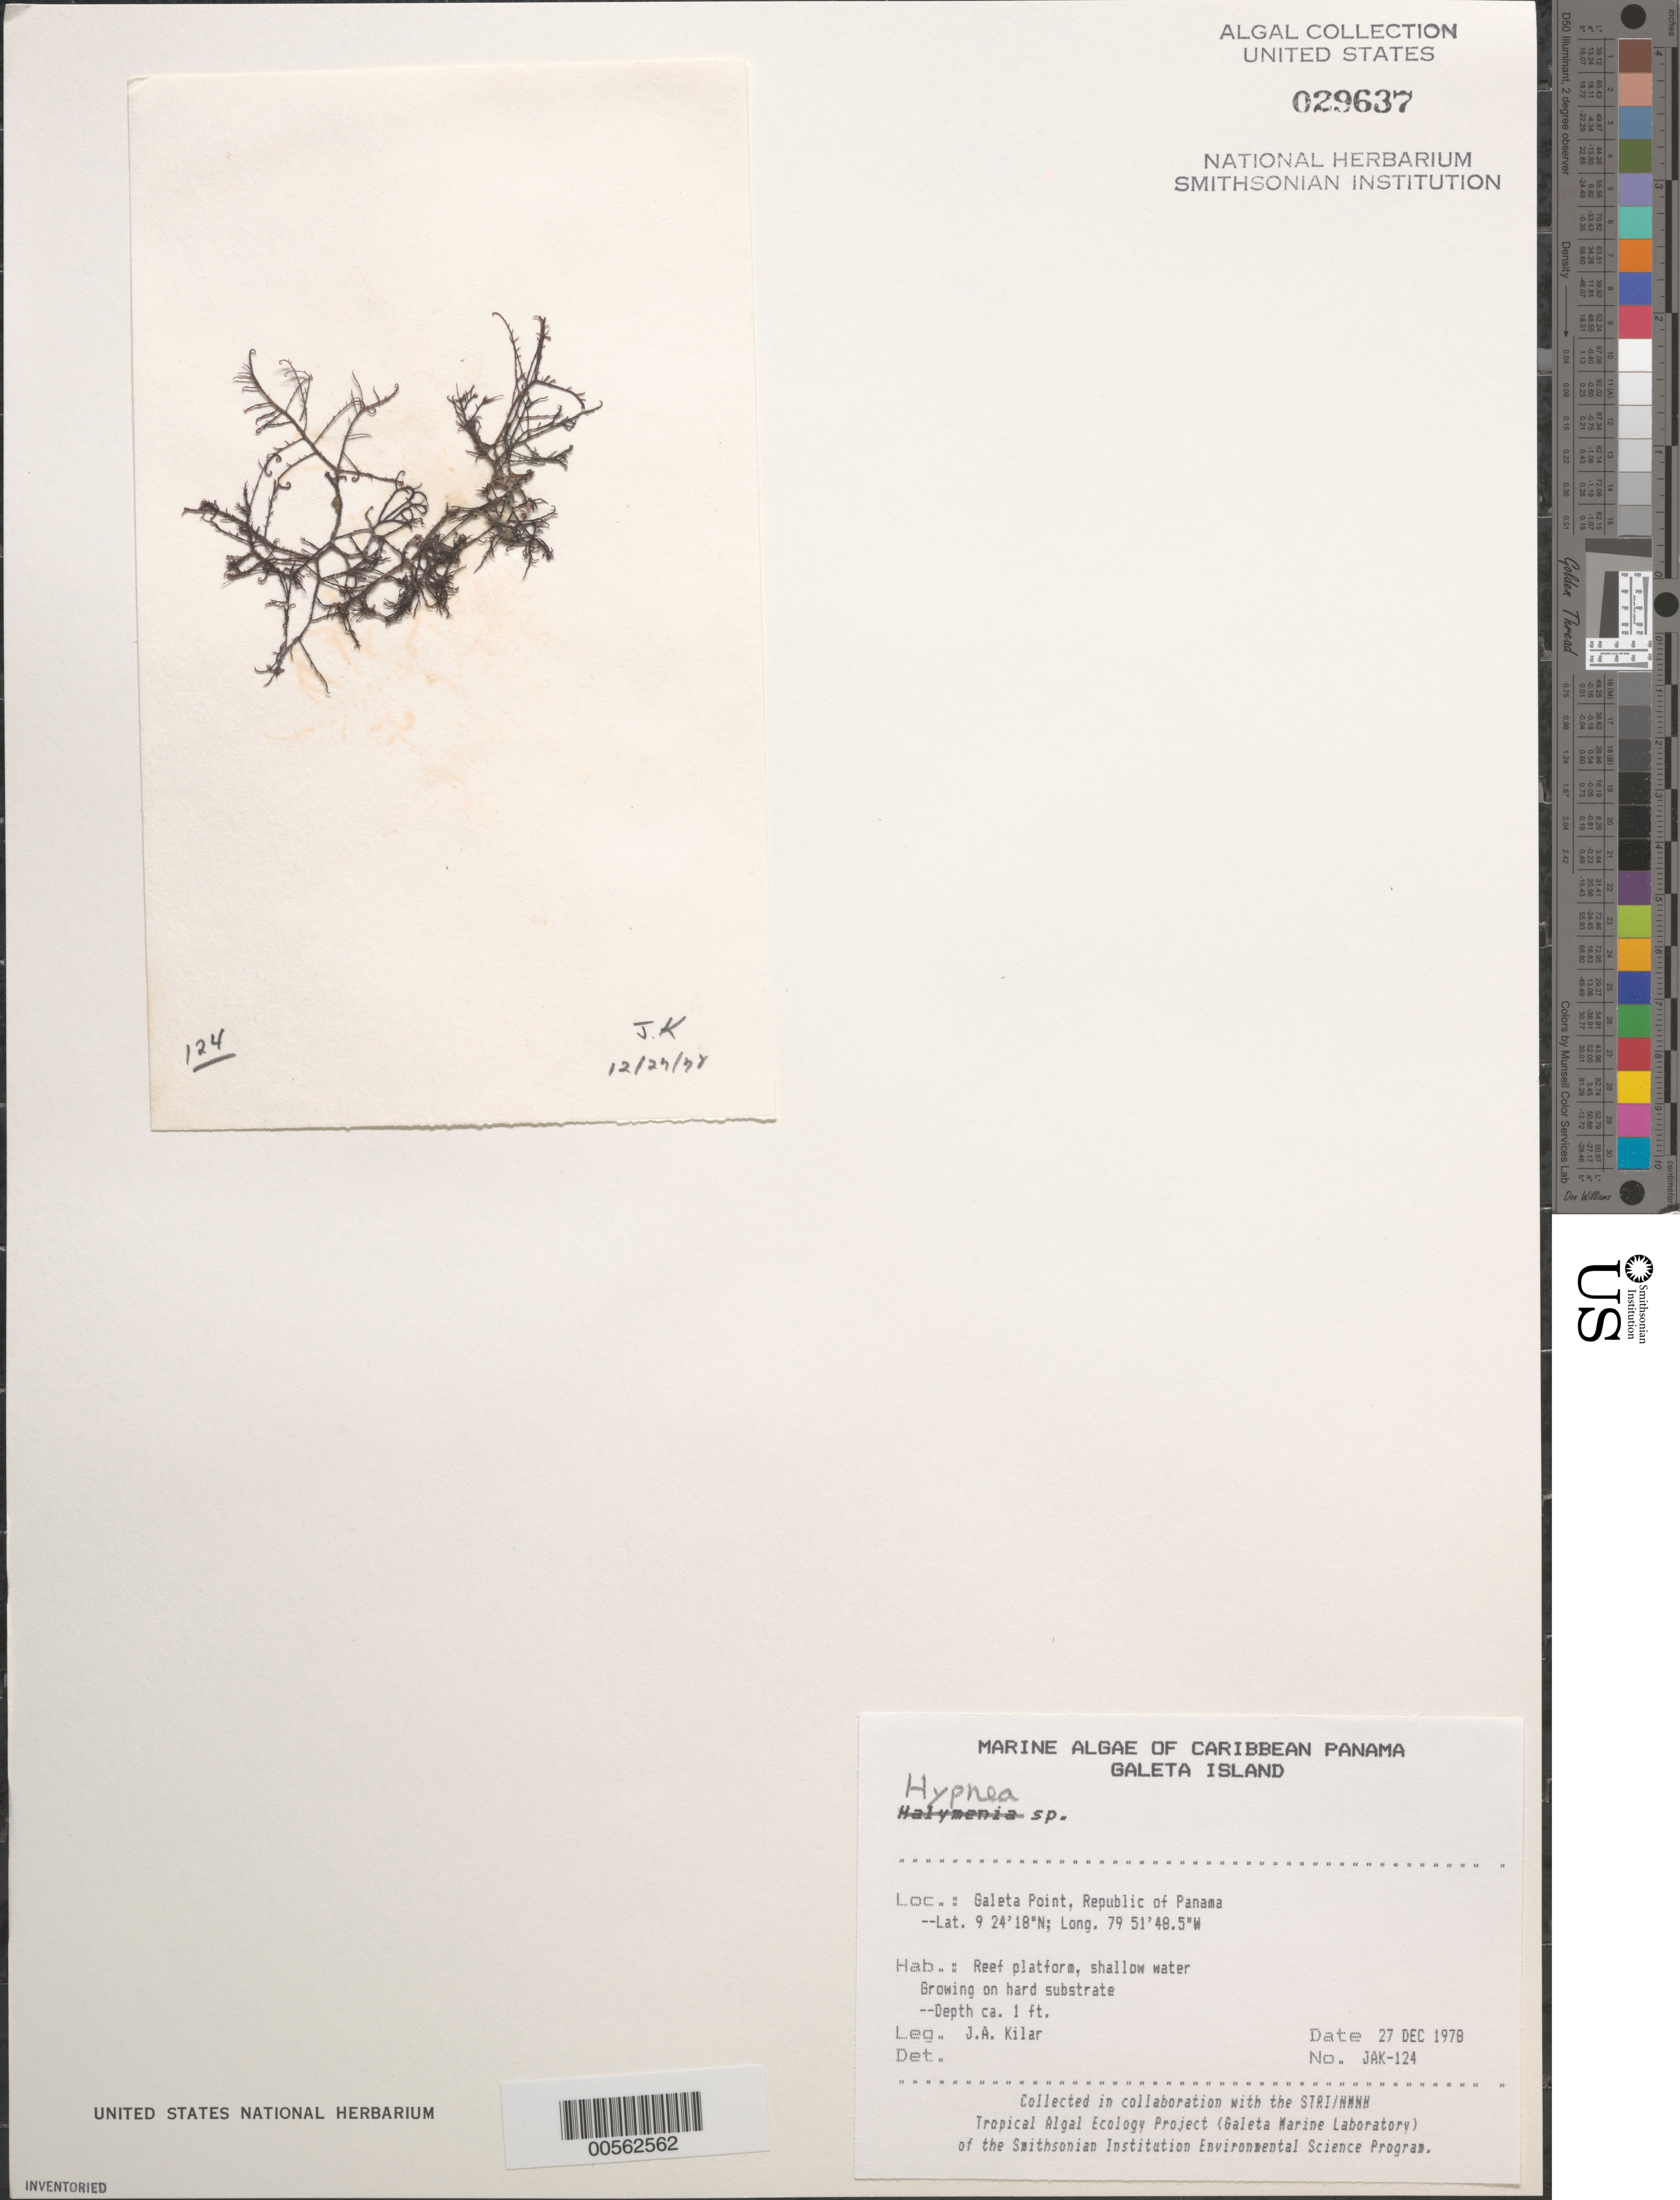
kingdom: Plantae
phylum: Rhodophyta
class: Florideophyceae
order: Gigartinales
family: Cystocloniaceae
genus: Hypnea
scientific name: Hypnea sp.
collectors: J. A. Kilar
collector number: JAK-124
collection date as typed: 27 Dec 1978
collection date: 1978-12-27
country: Panama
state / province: Colón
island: Galeta Island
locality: Galeta Point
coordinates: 9 24' 18" N, 79 51' 48.5" W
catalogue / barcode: US 29637